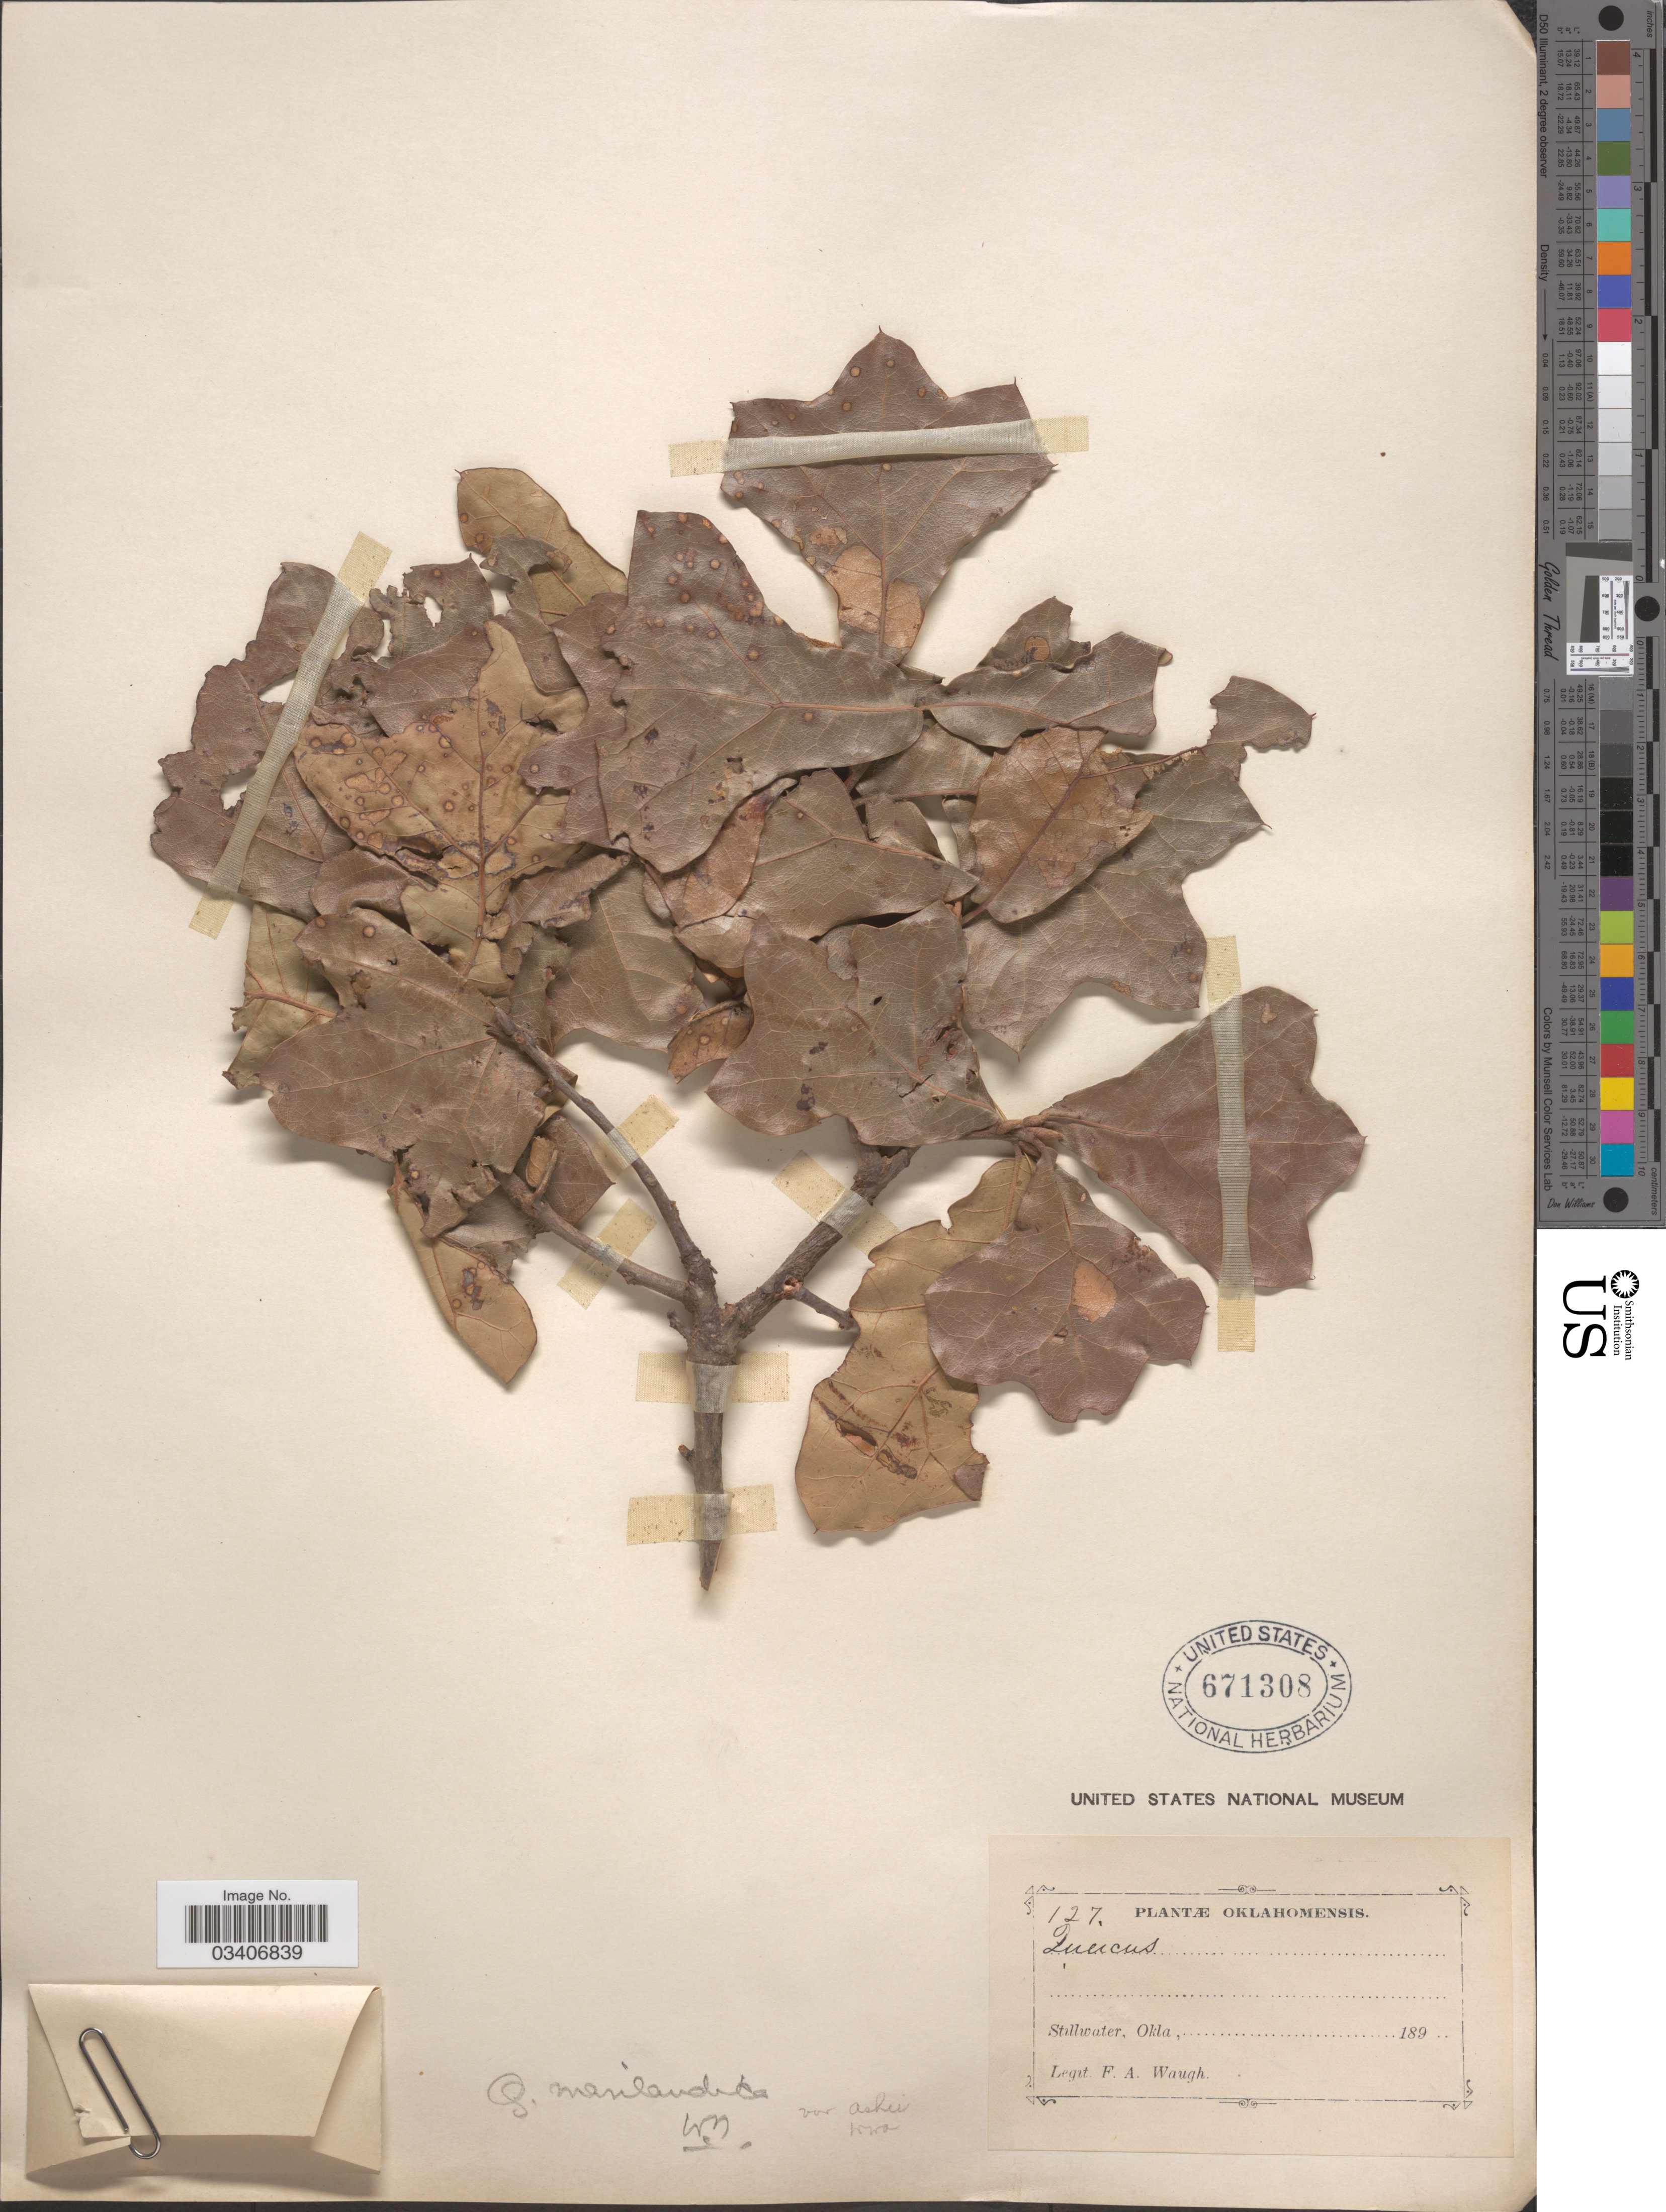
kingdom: Plantae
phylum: Tracheophyta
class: Magnoliopsida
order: Fagales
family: Fagaceae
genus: Quercus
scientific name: Quercus marilandica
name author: (L.) Münchh.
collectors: F. Waugh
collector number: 127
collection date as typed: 189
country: United States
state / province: Oklahoma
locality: Stillwater.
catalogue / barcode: US 671308